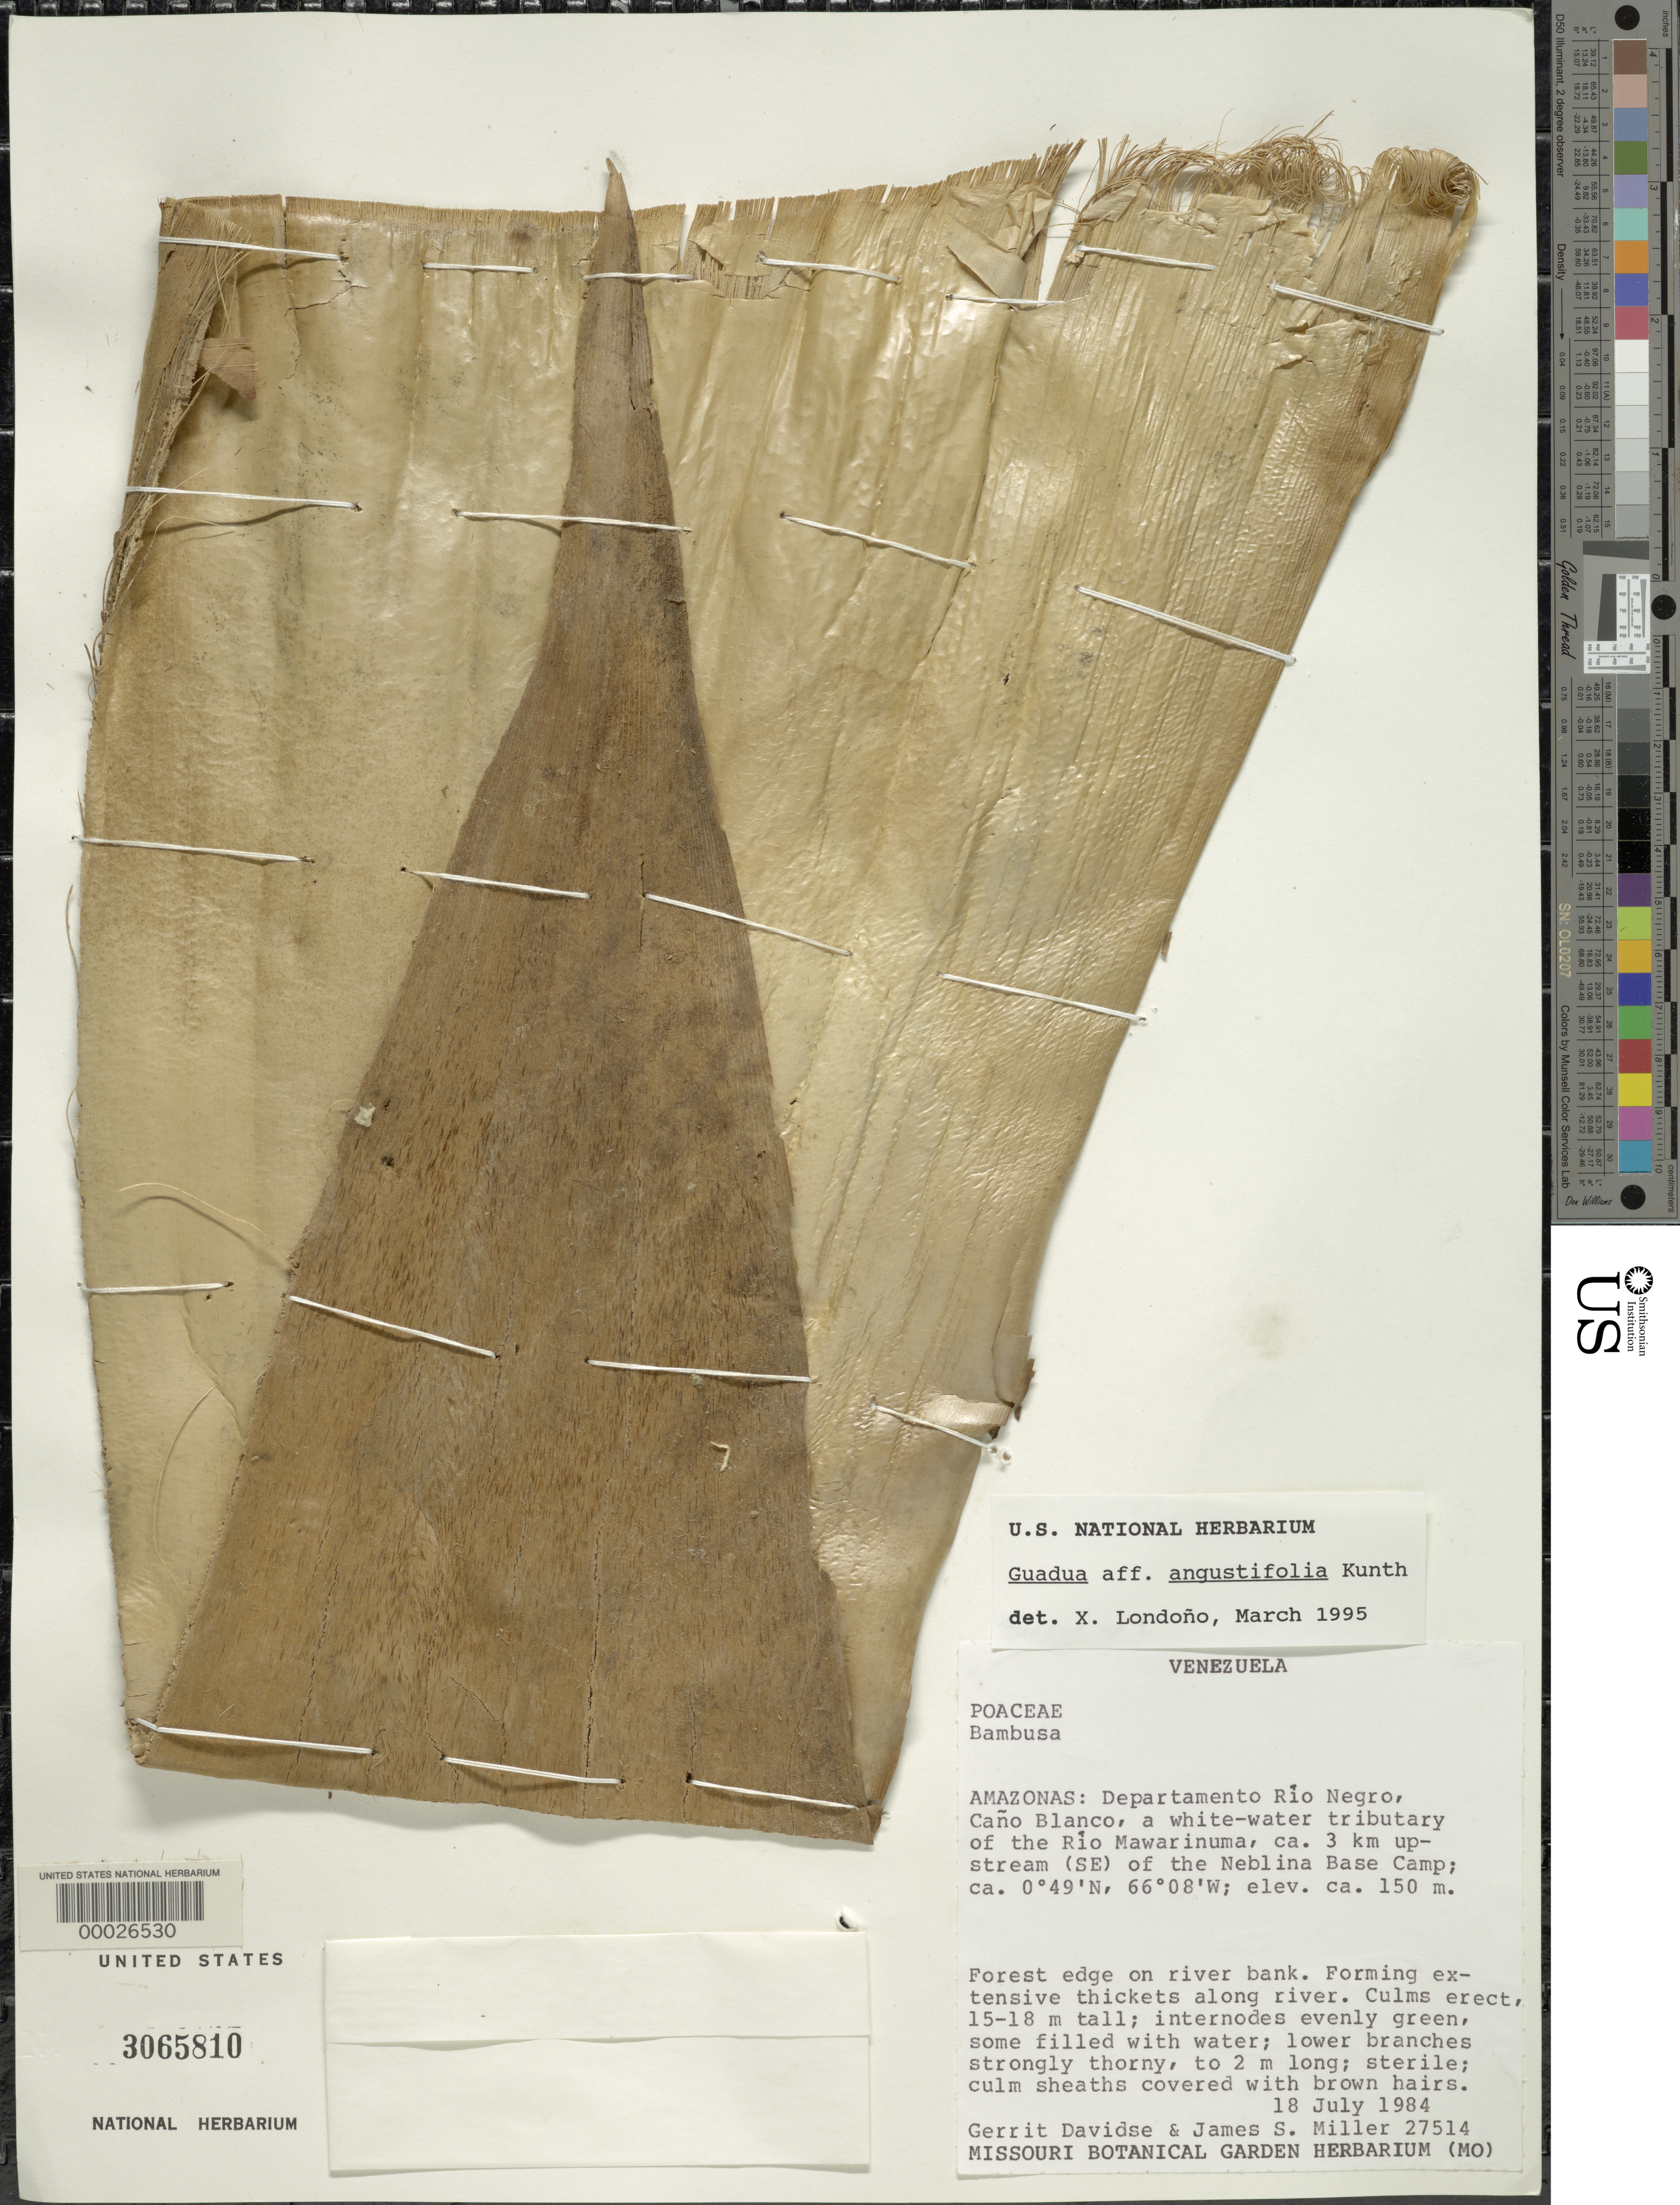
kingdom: Plantae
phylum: Tracheophyta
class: Liliopsida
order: Poales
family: Poaceae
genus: Guadua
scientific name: Guadua angustifolia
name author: Kunth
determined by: Londoño, X., (TULV), Jardin Botanico "Juan Maria Cespedes"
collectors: G. Davidse & J. S. Miller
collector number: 27514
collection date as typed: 18 Jul 1984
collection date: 1984-07-18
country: Venezuela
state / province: Amazonas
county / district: Rio Negro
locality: Cano blanco, tributary of the rio mawarinuma, 3 km. upstrem (se) of the neblina base camp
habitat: Forest edge on river bank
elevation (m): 150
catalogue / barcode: US 3065810